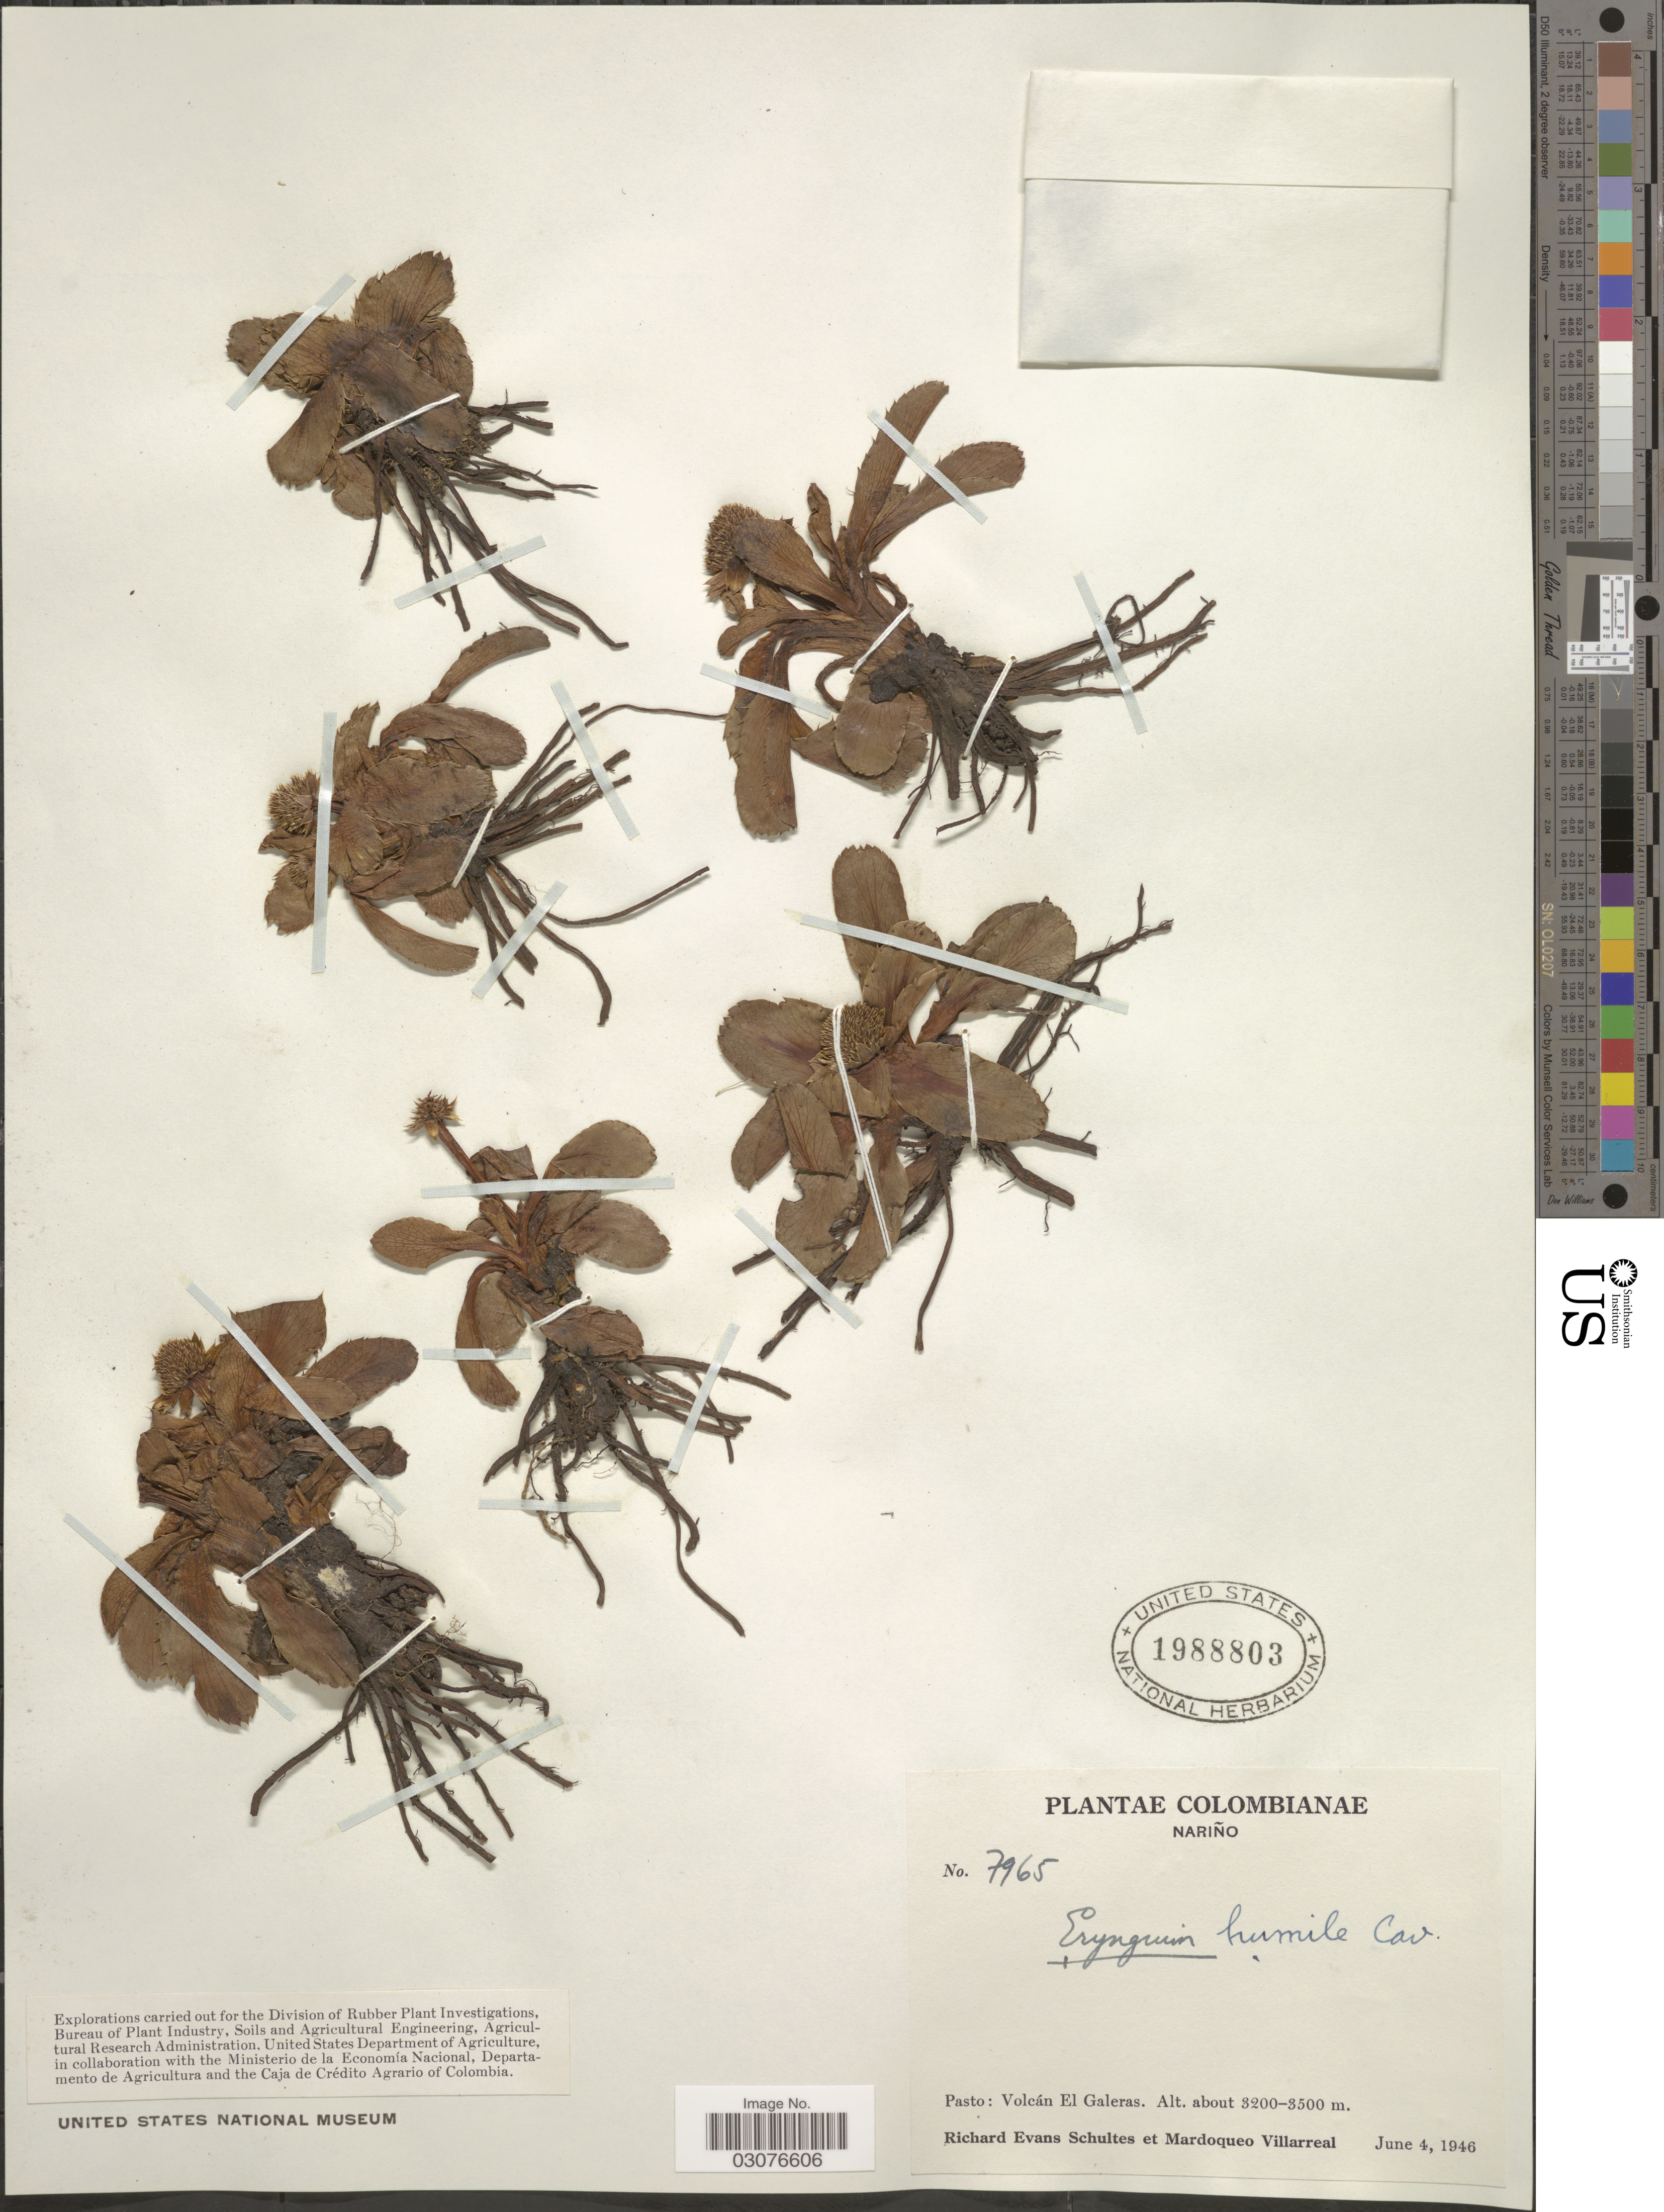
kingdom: Plantae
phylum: Tracheophyta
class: Magnoliopsida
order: Apiales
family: Apiaceae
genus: Eryngium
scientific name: Eryngium bourgatii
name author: Gouan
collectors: R. E. Schultes & M. Villarreal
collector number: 7965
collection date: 1946-06-04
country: Colombia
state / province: Nariño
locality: Pasto: Volcán El Galeras.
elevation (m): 3200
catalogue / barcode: US 1988803